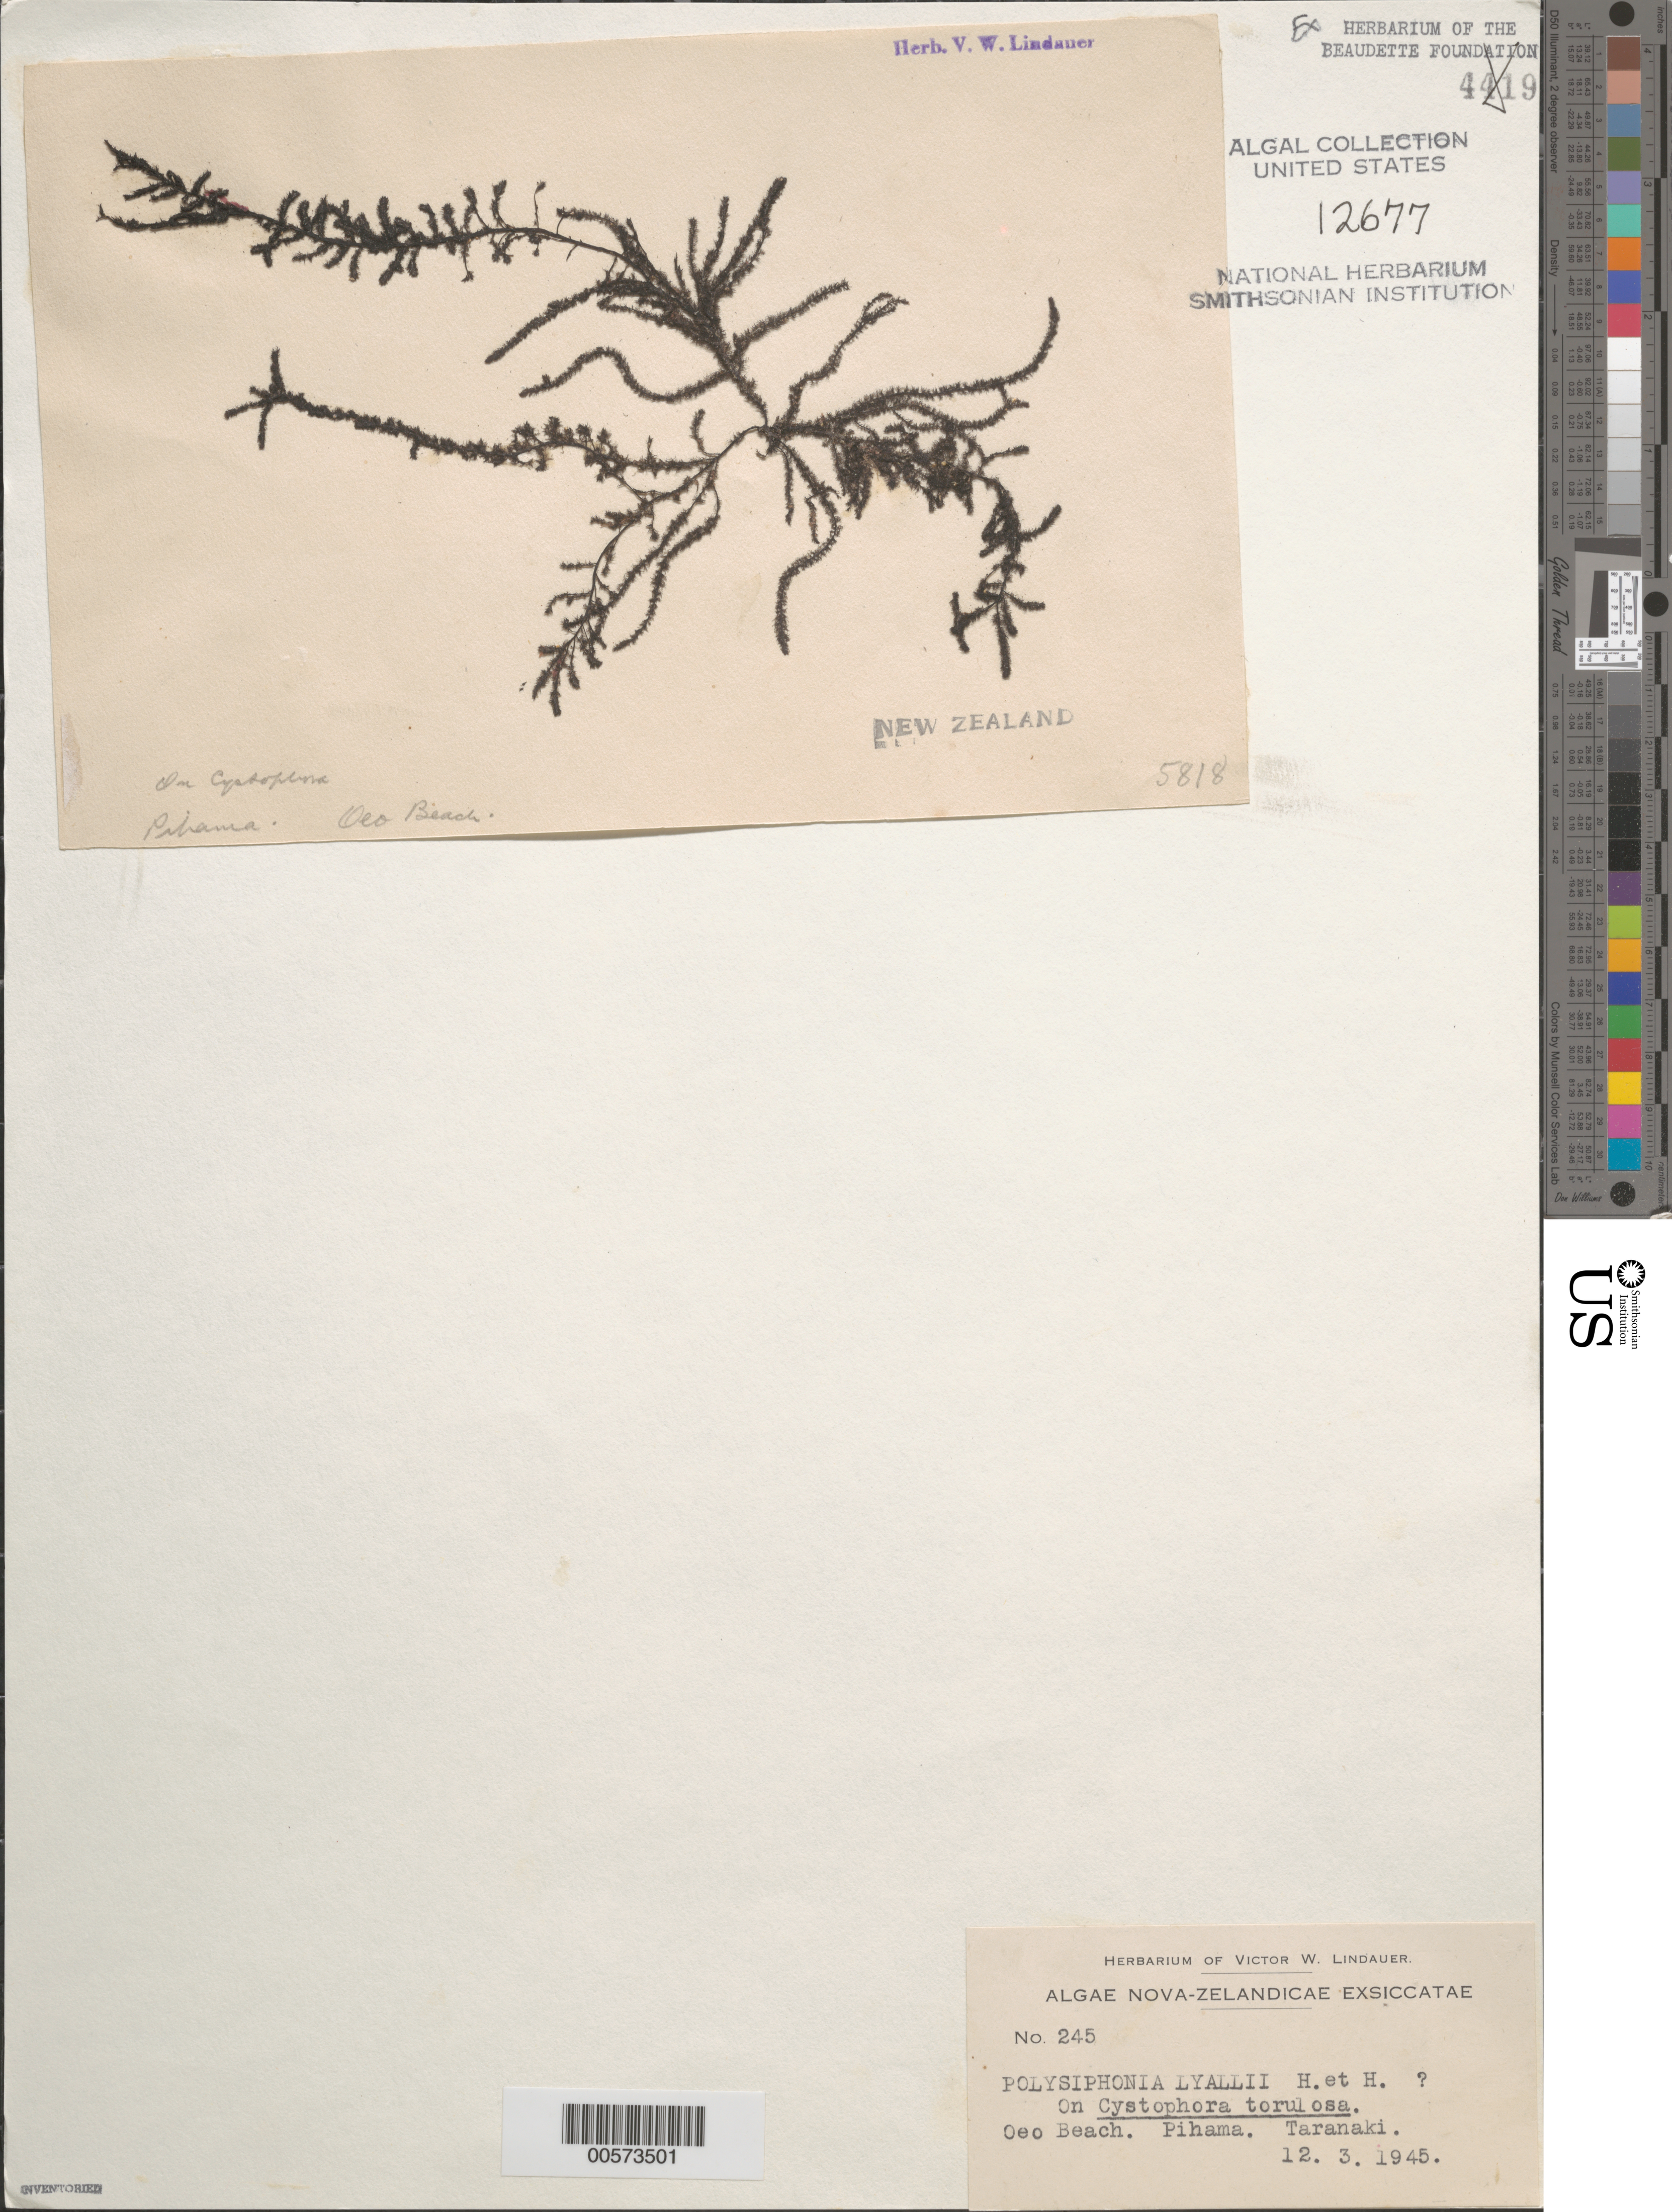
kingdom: Plantae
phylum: Rhodophyta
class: Florideophyceae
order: Ceramiales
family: Rhodomelaceae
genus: Echinothamnion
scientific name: Echinothamnion lyallii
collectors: V. Lindauer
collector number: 5818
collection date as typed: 12 Mar 1945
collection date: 1945-03-12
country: New Zealand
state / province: Taranaki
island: North Island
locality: Pihama, Oeo Beach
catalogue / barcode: US 12677